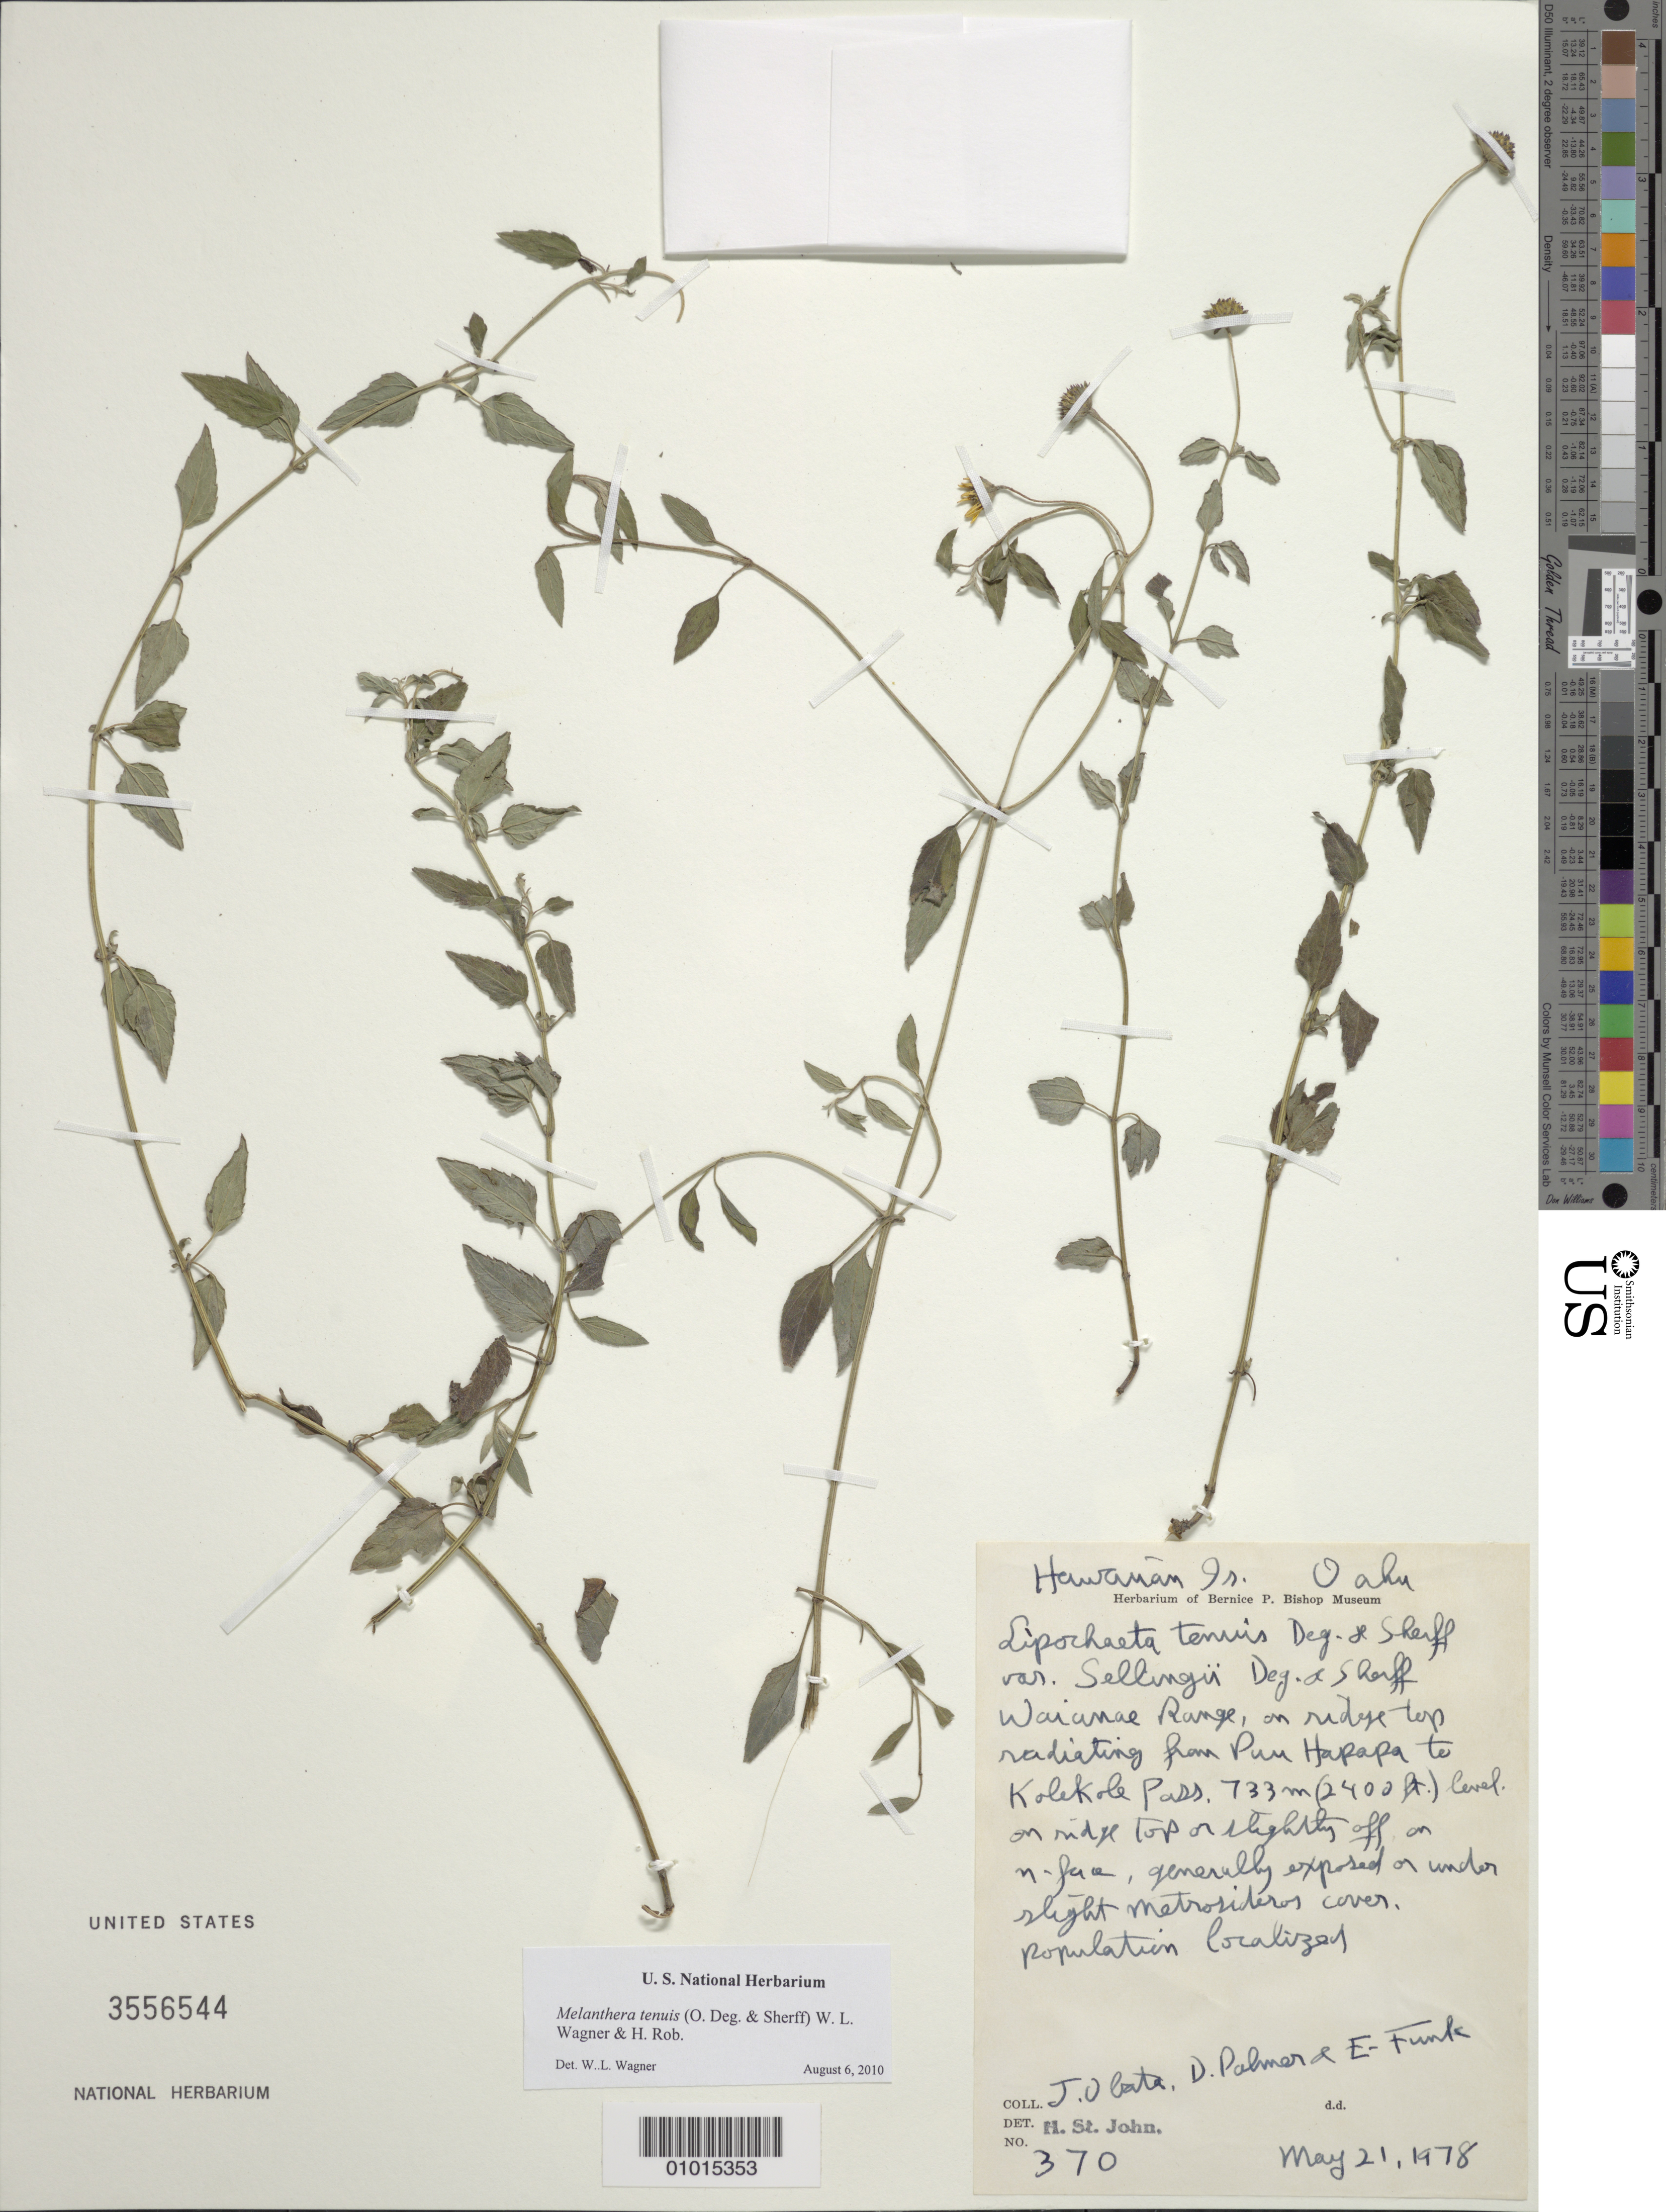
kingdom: Plantae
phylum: Tracheophyta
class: Magnoliopsida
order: Asterales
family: Asteraceae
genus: Wollastonia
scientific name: Wollastonia tenuis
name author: (O. Deg. & Sherff) Orchard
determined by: Wagner, W. L., (BOT), Smithsonian Institution - National Museum of Natural History (UNITED STATES)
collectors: J. Obata, D. Palman & E. Funk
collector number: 370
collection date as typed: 21 May 1978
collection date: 1978-05-21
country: United States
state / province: Hawaii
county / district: Honolulu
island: Oahu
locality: Waianae Range, on top radiating from Puu Hapapa to Kolekole Pass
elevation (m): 733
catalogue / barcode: US 3556544